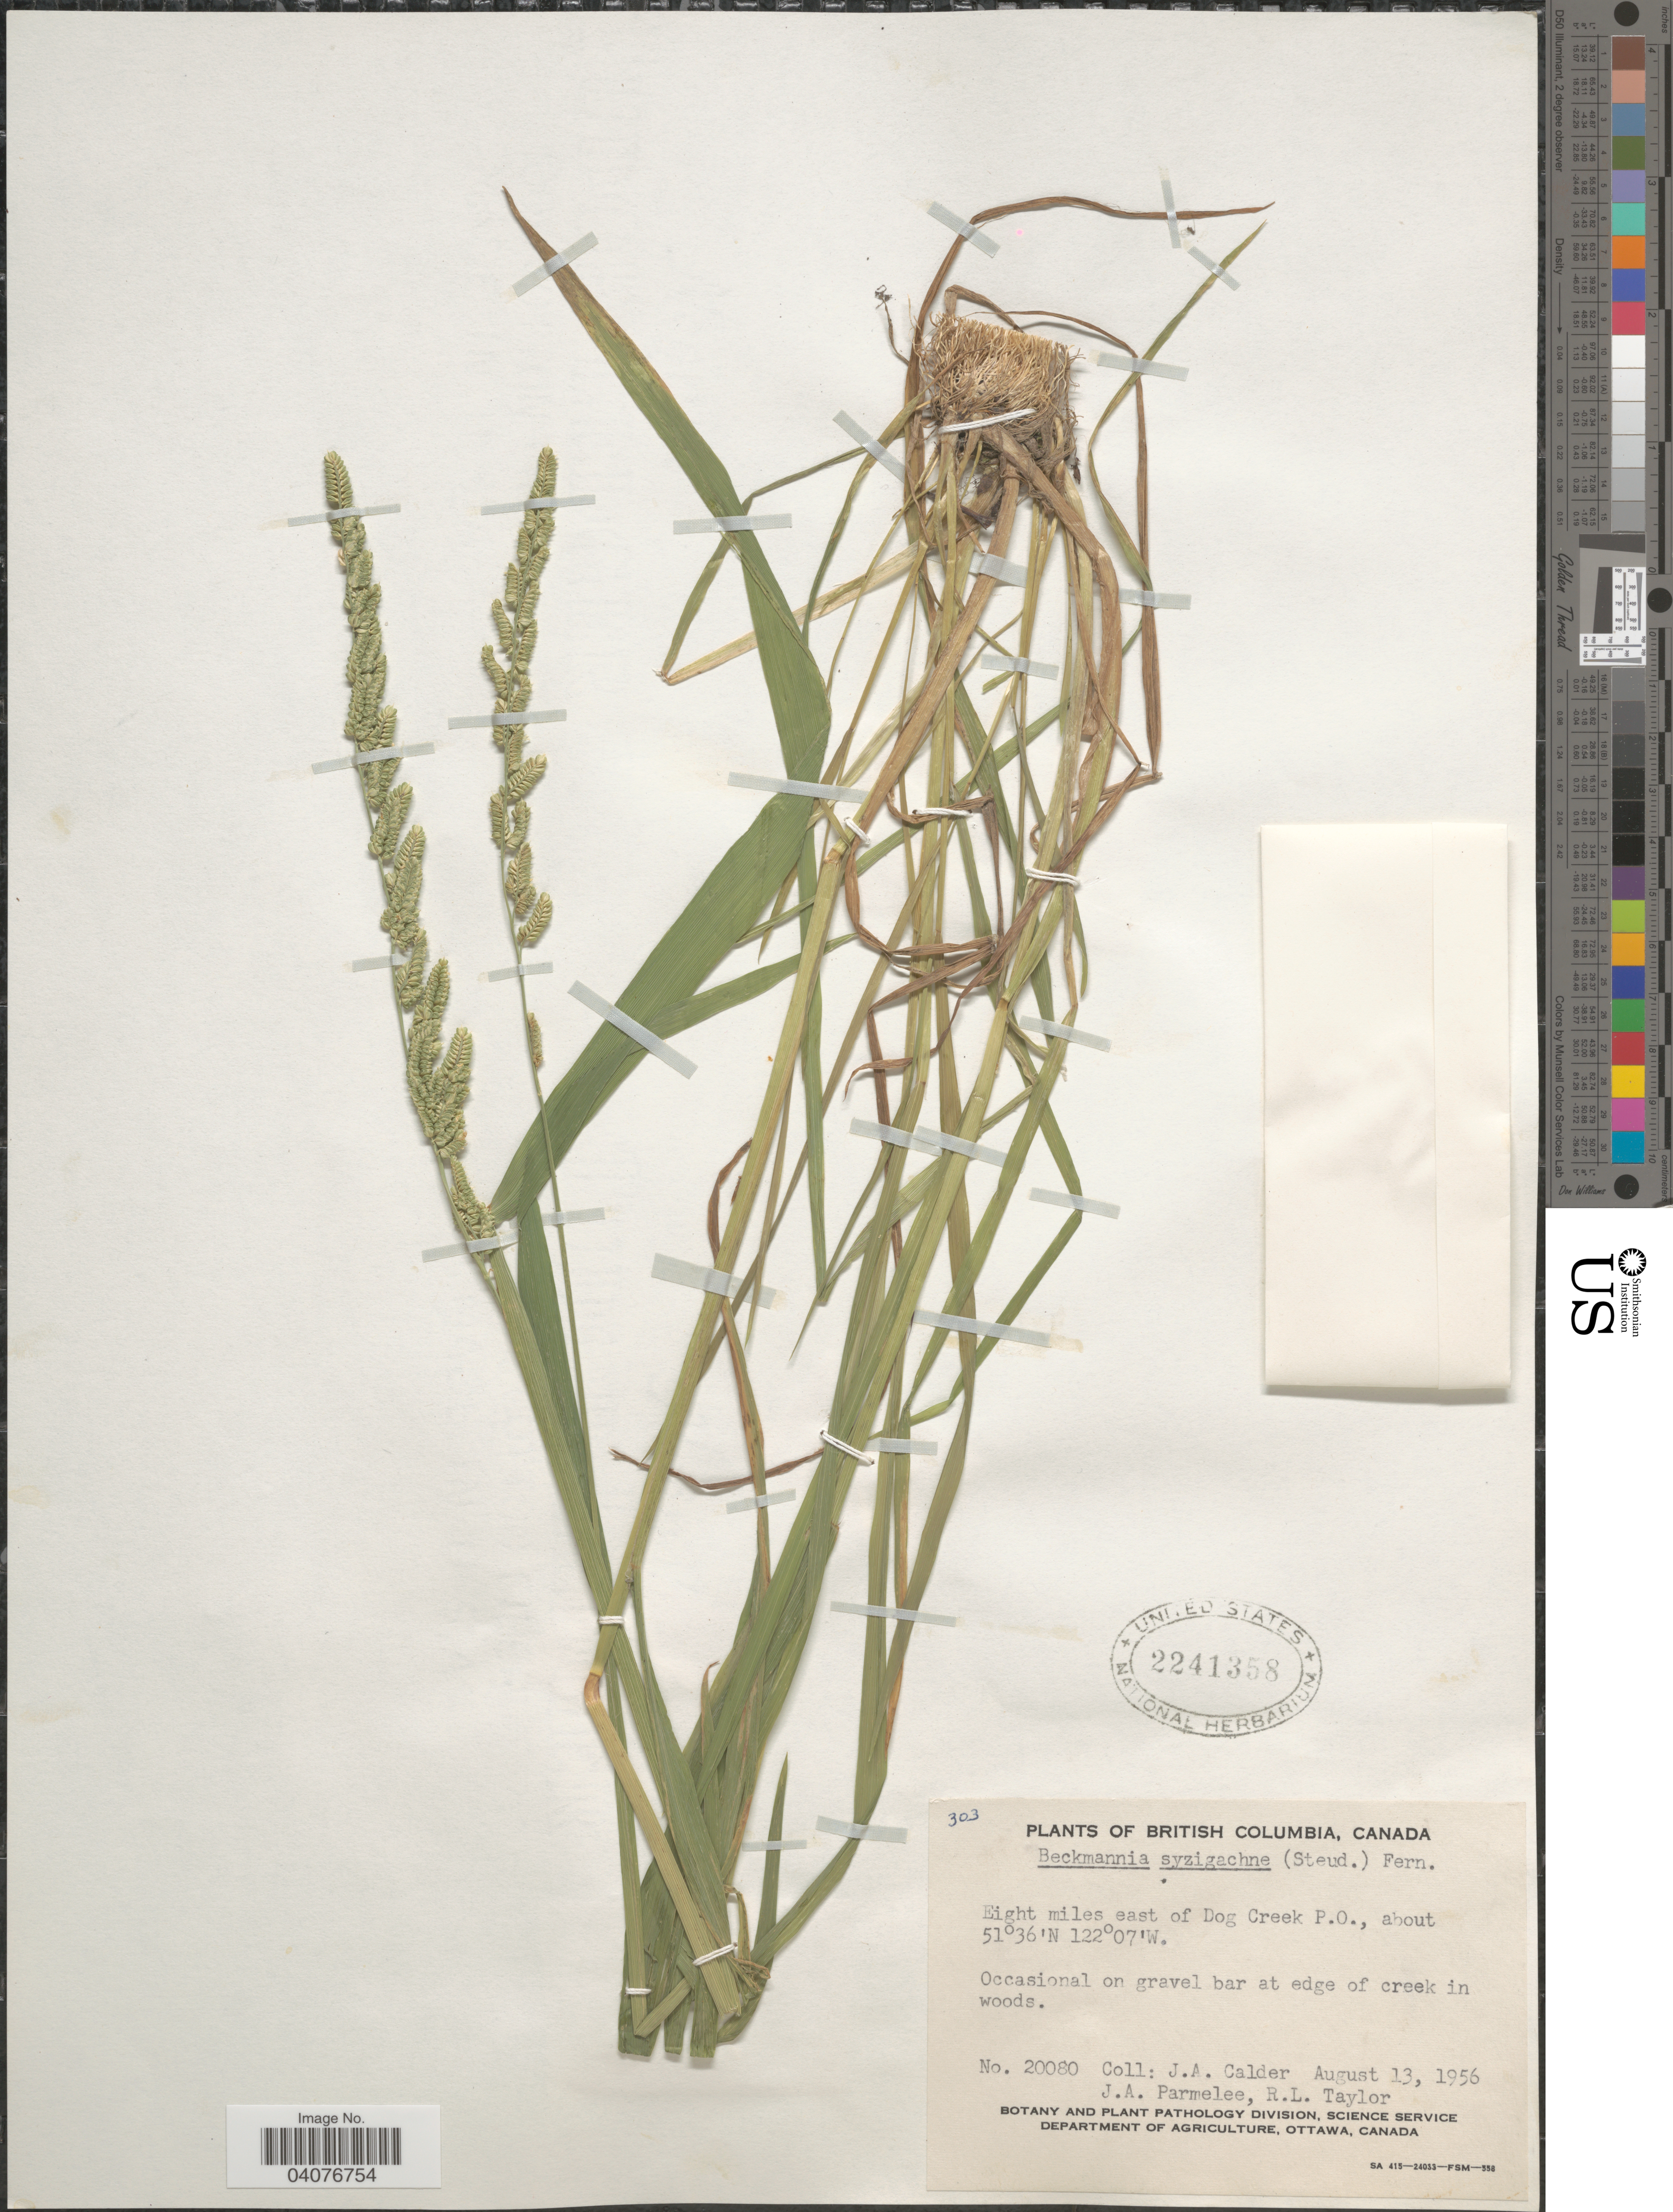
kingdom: Plantae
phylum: Tracheophyta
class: Liliopsida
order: Poales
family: Poaceae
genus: Beckmannia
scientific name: Beckmannia syzigachne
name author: (Steud.) Fernald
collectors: J. A. Calder, J. A. Parmelee & R. Taylor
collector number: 20080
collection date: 1956-08-13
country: Canada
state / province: British Columbia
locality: Eight miles east of Dog Creek P.O.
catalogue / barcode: US 2241358